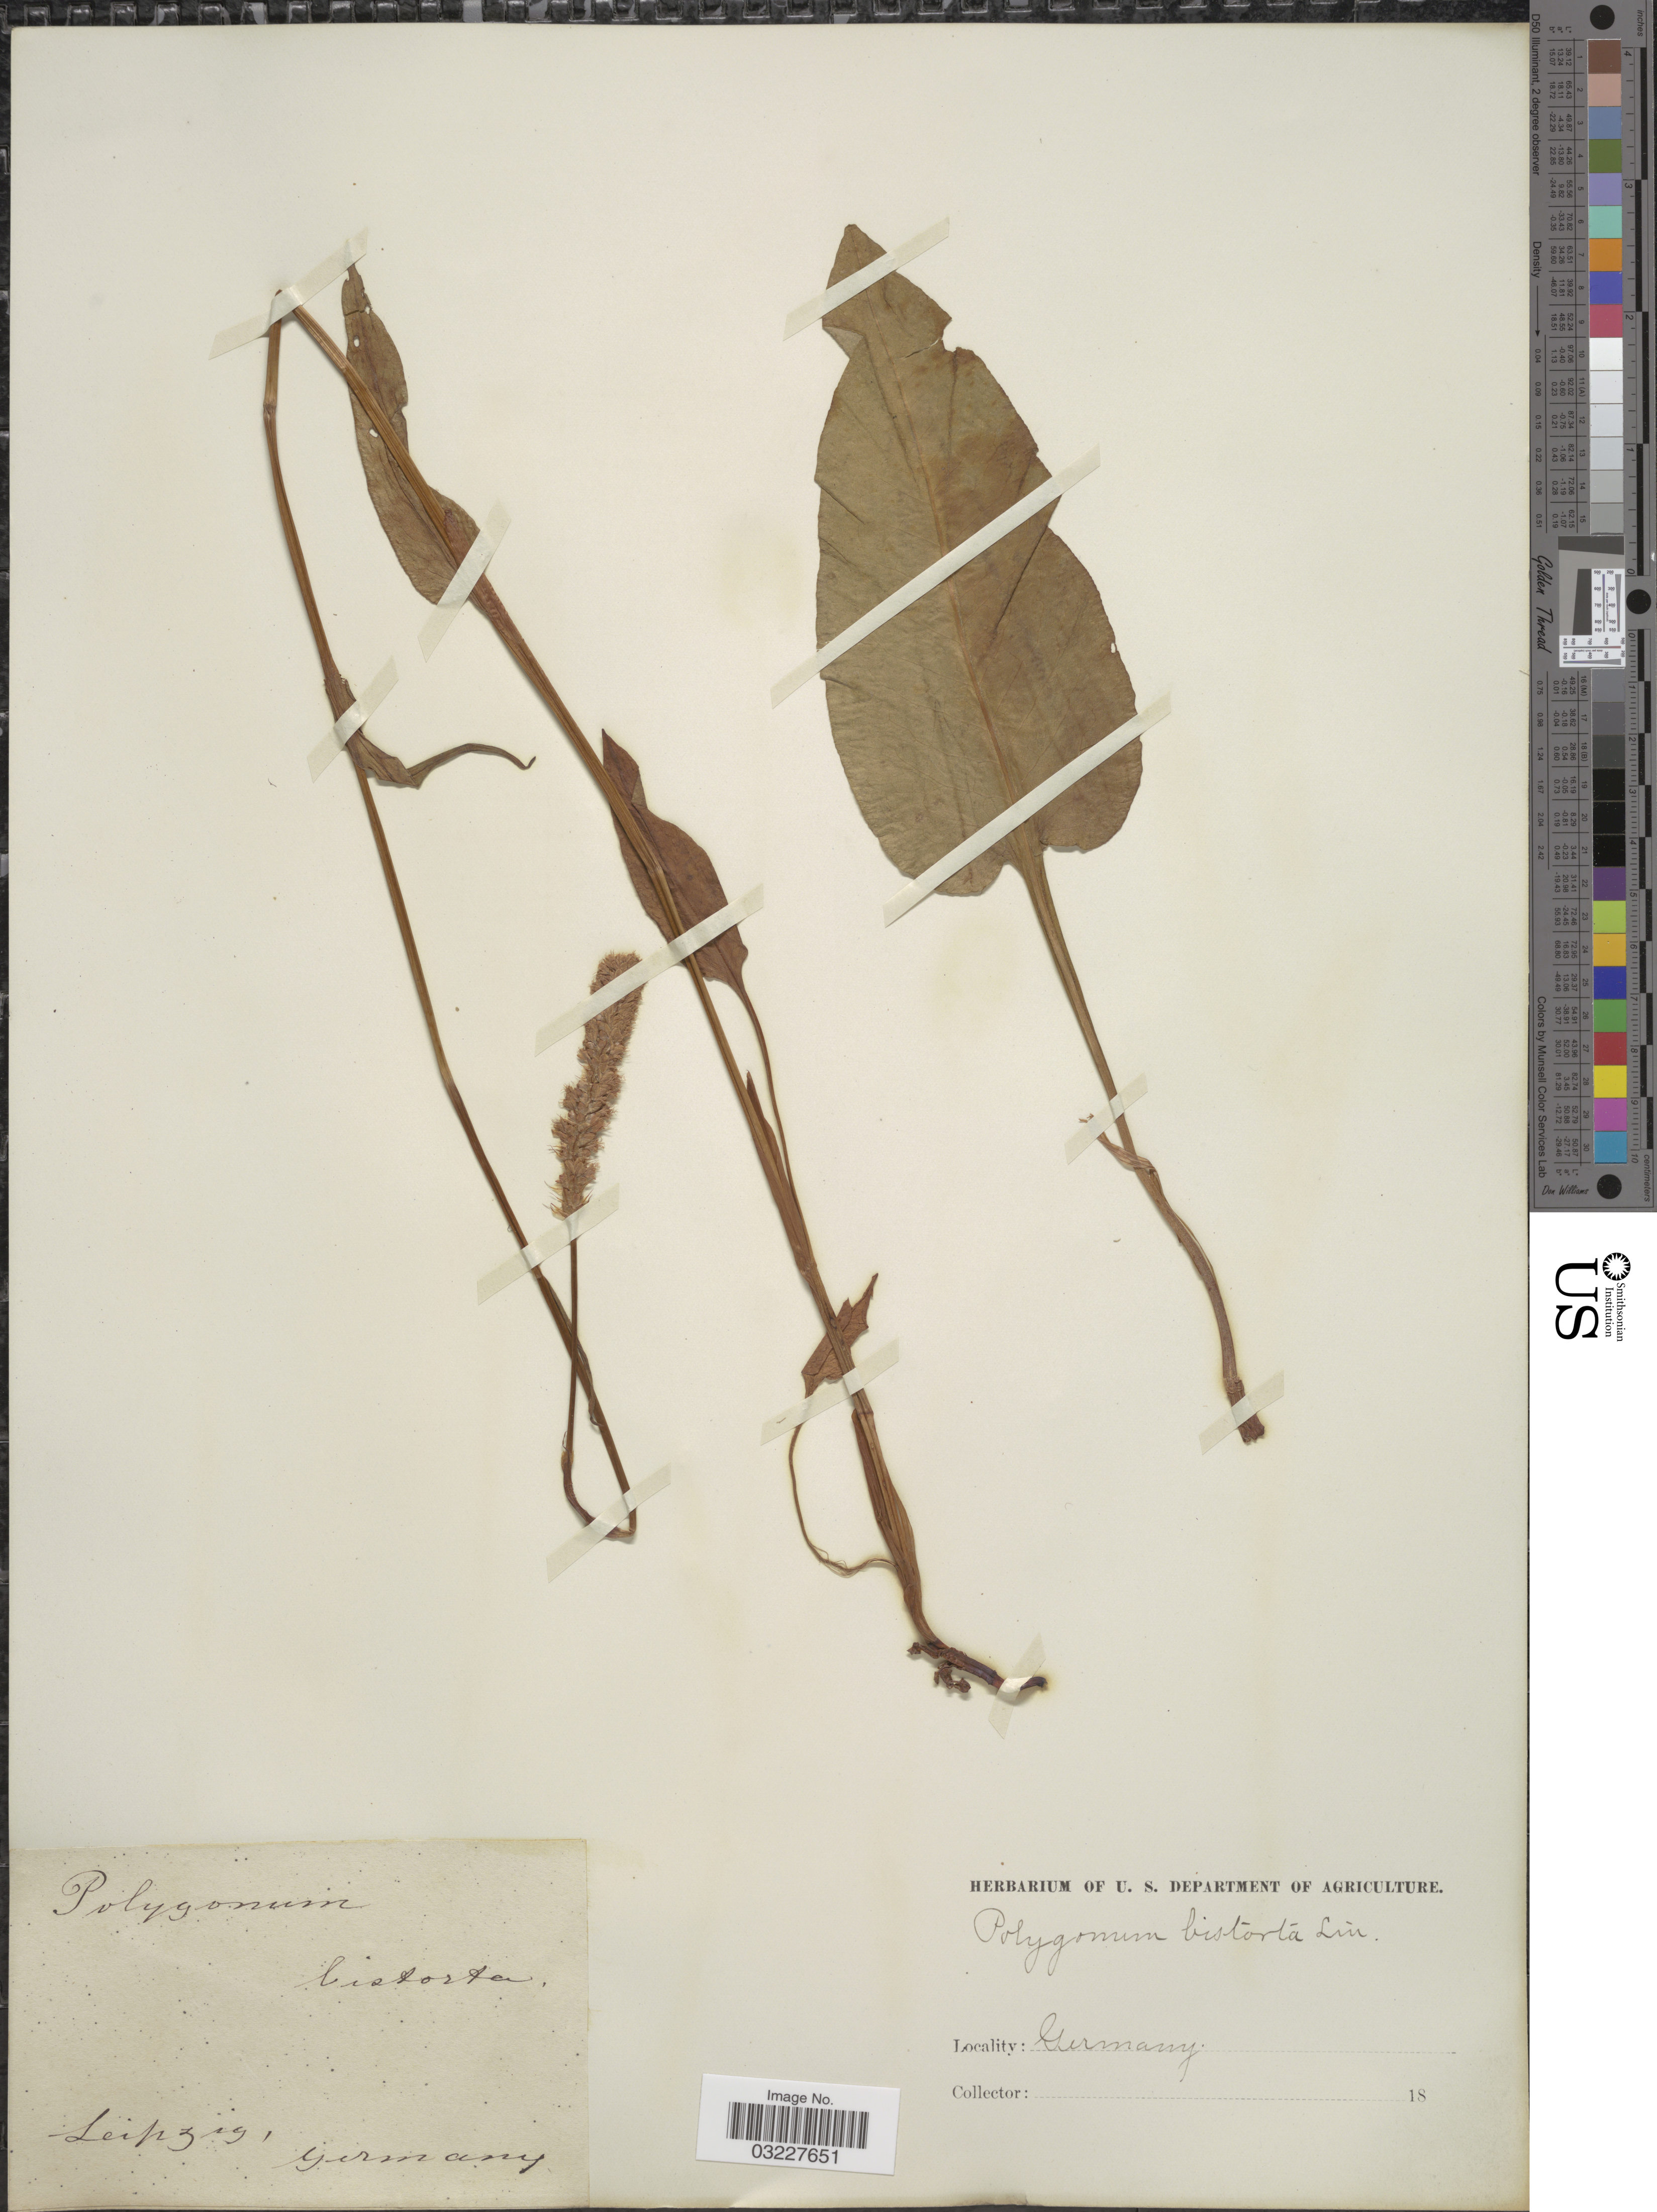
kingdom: Plantae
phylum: Tracheophyta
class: Magnoliopsida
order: Caryophyllales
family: Polygonaceae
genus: Bistorta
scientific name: Bistorta officinalis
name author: Delarbre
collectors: ex herb. U. S. Department of Agriculture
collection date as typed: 18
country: Germany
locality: Leipzig.